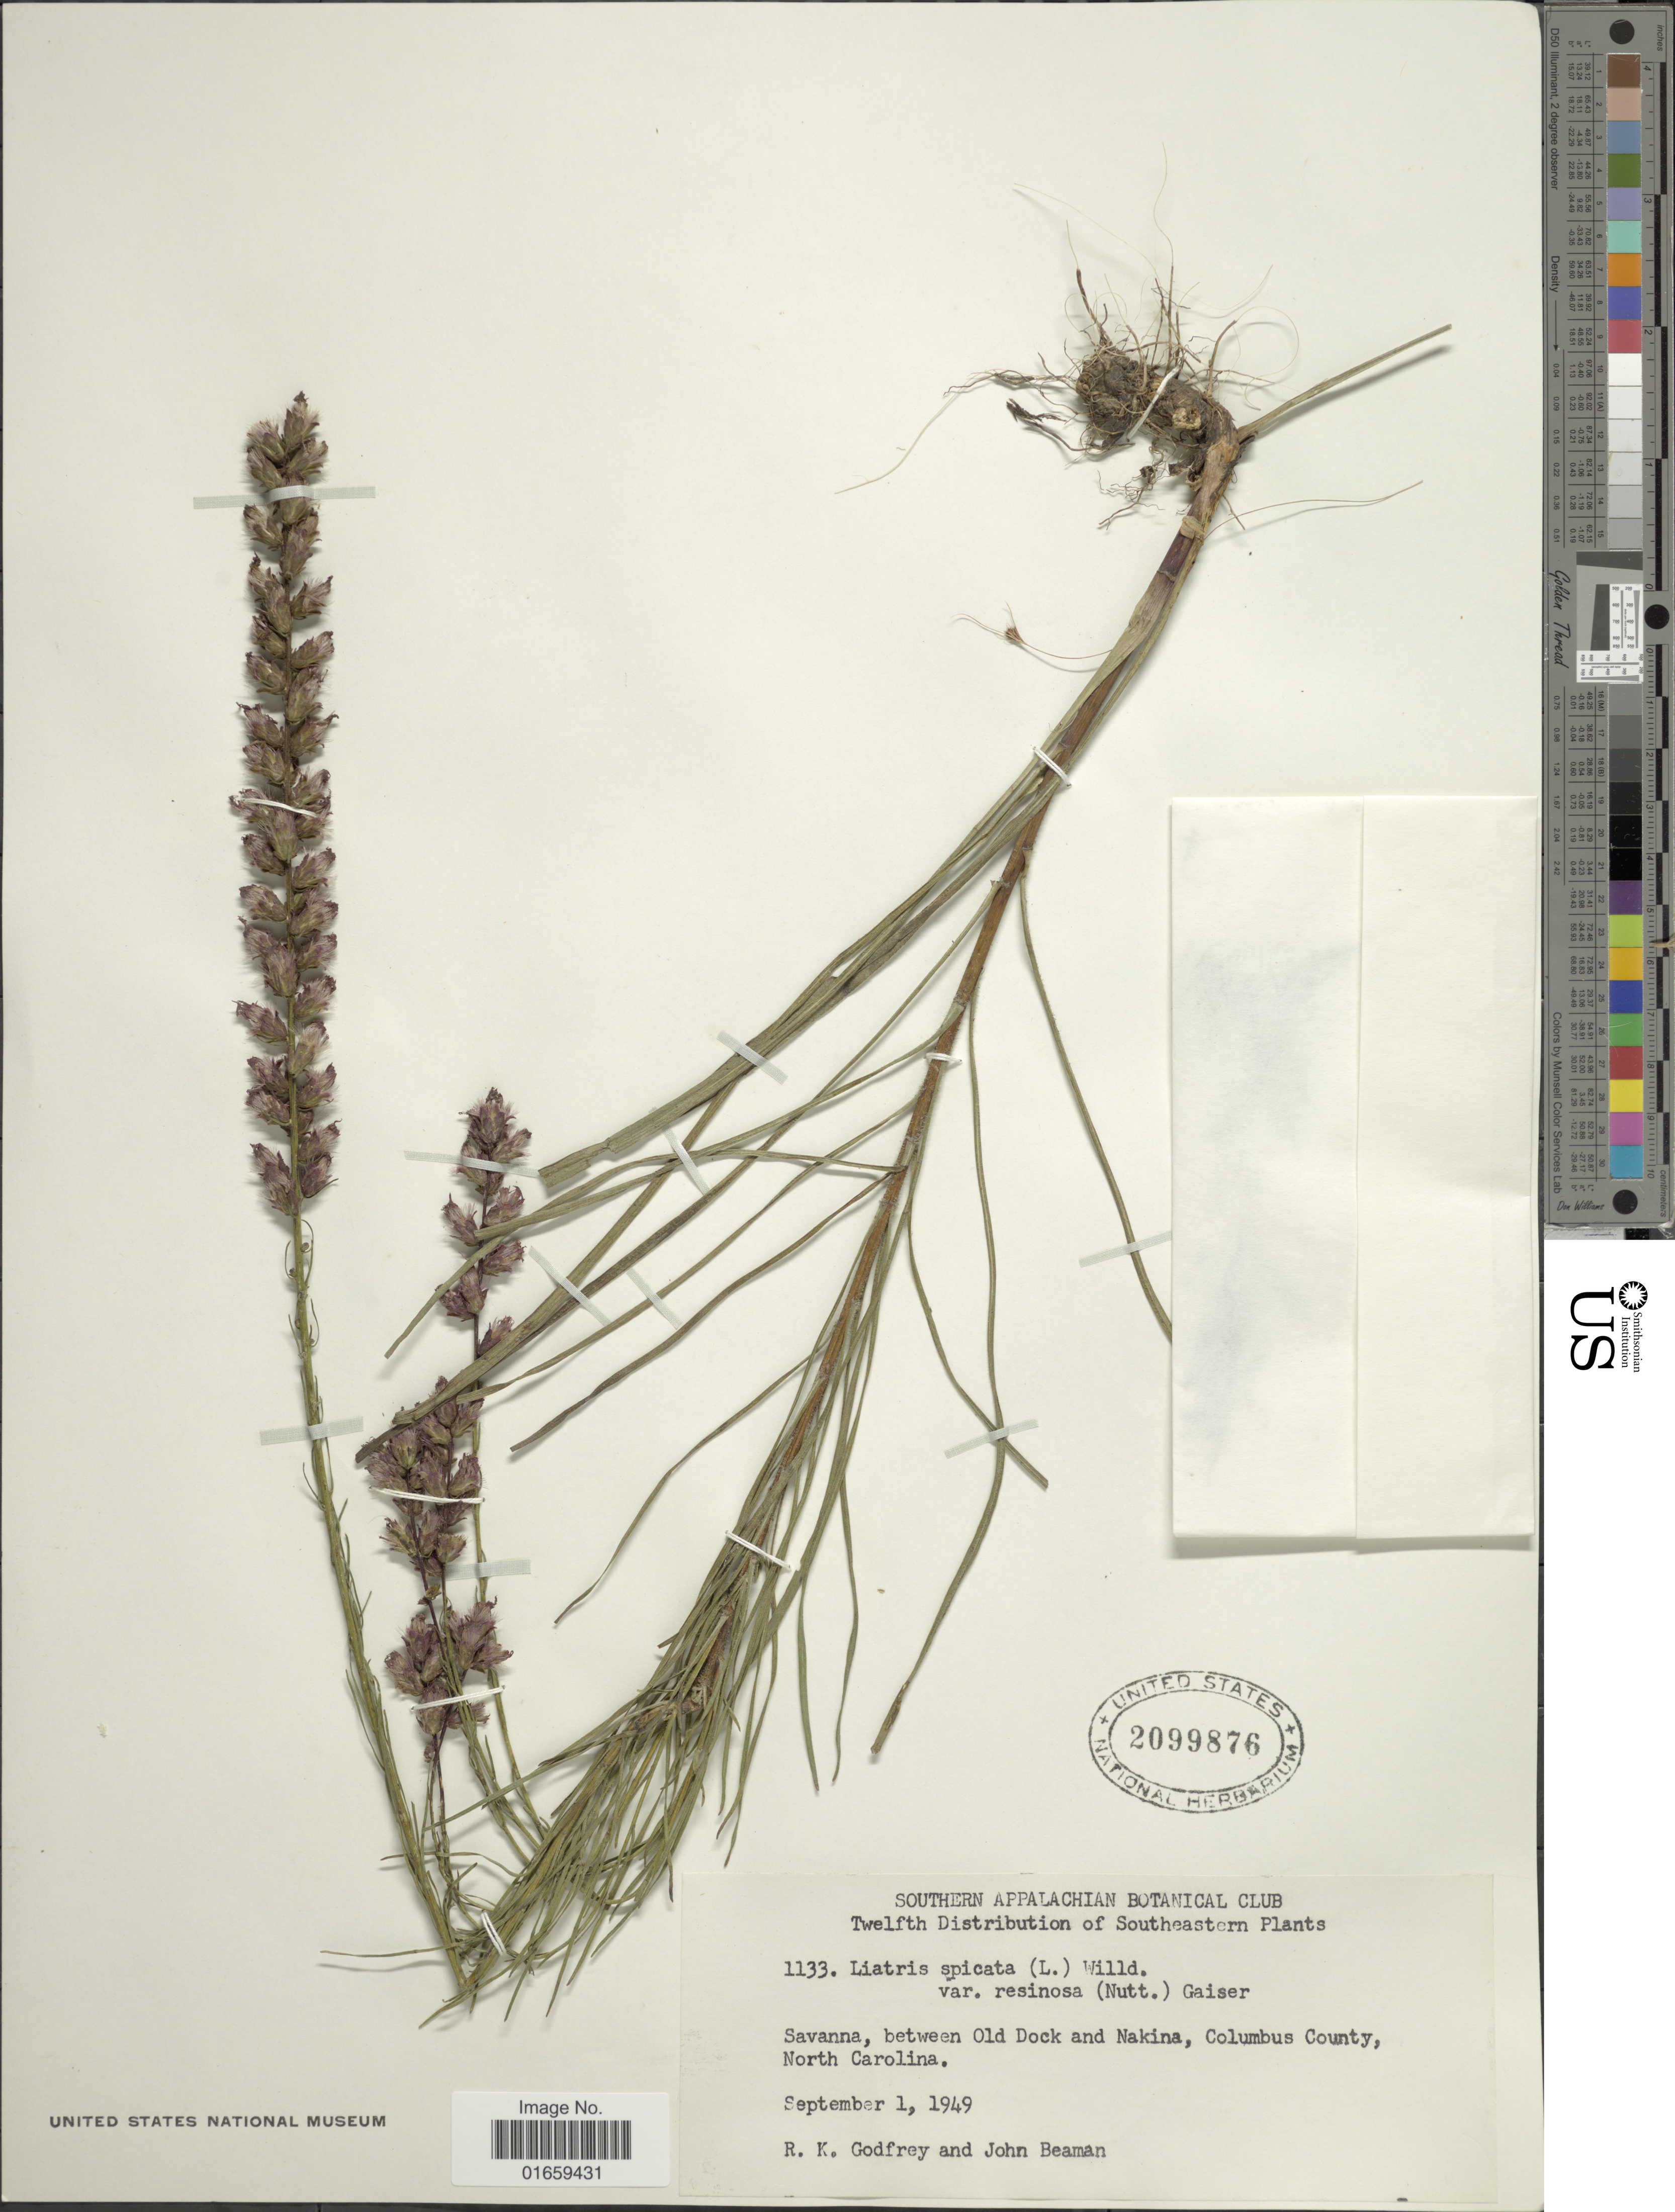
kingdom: Plantae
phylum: Tracheophyta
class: Magnoliopsida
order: Asterales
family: Asteraceae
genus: Liatris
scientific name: Liatris spicata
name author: (L.) Willd.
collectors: R. K. Godfrey & J. H. Beaman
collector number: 1133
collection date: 1949-09-01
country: United States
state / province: North Carolina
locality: Between Old Dock and Nakina, Columbus County, North Carolina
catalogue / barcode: US 2099876